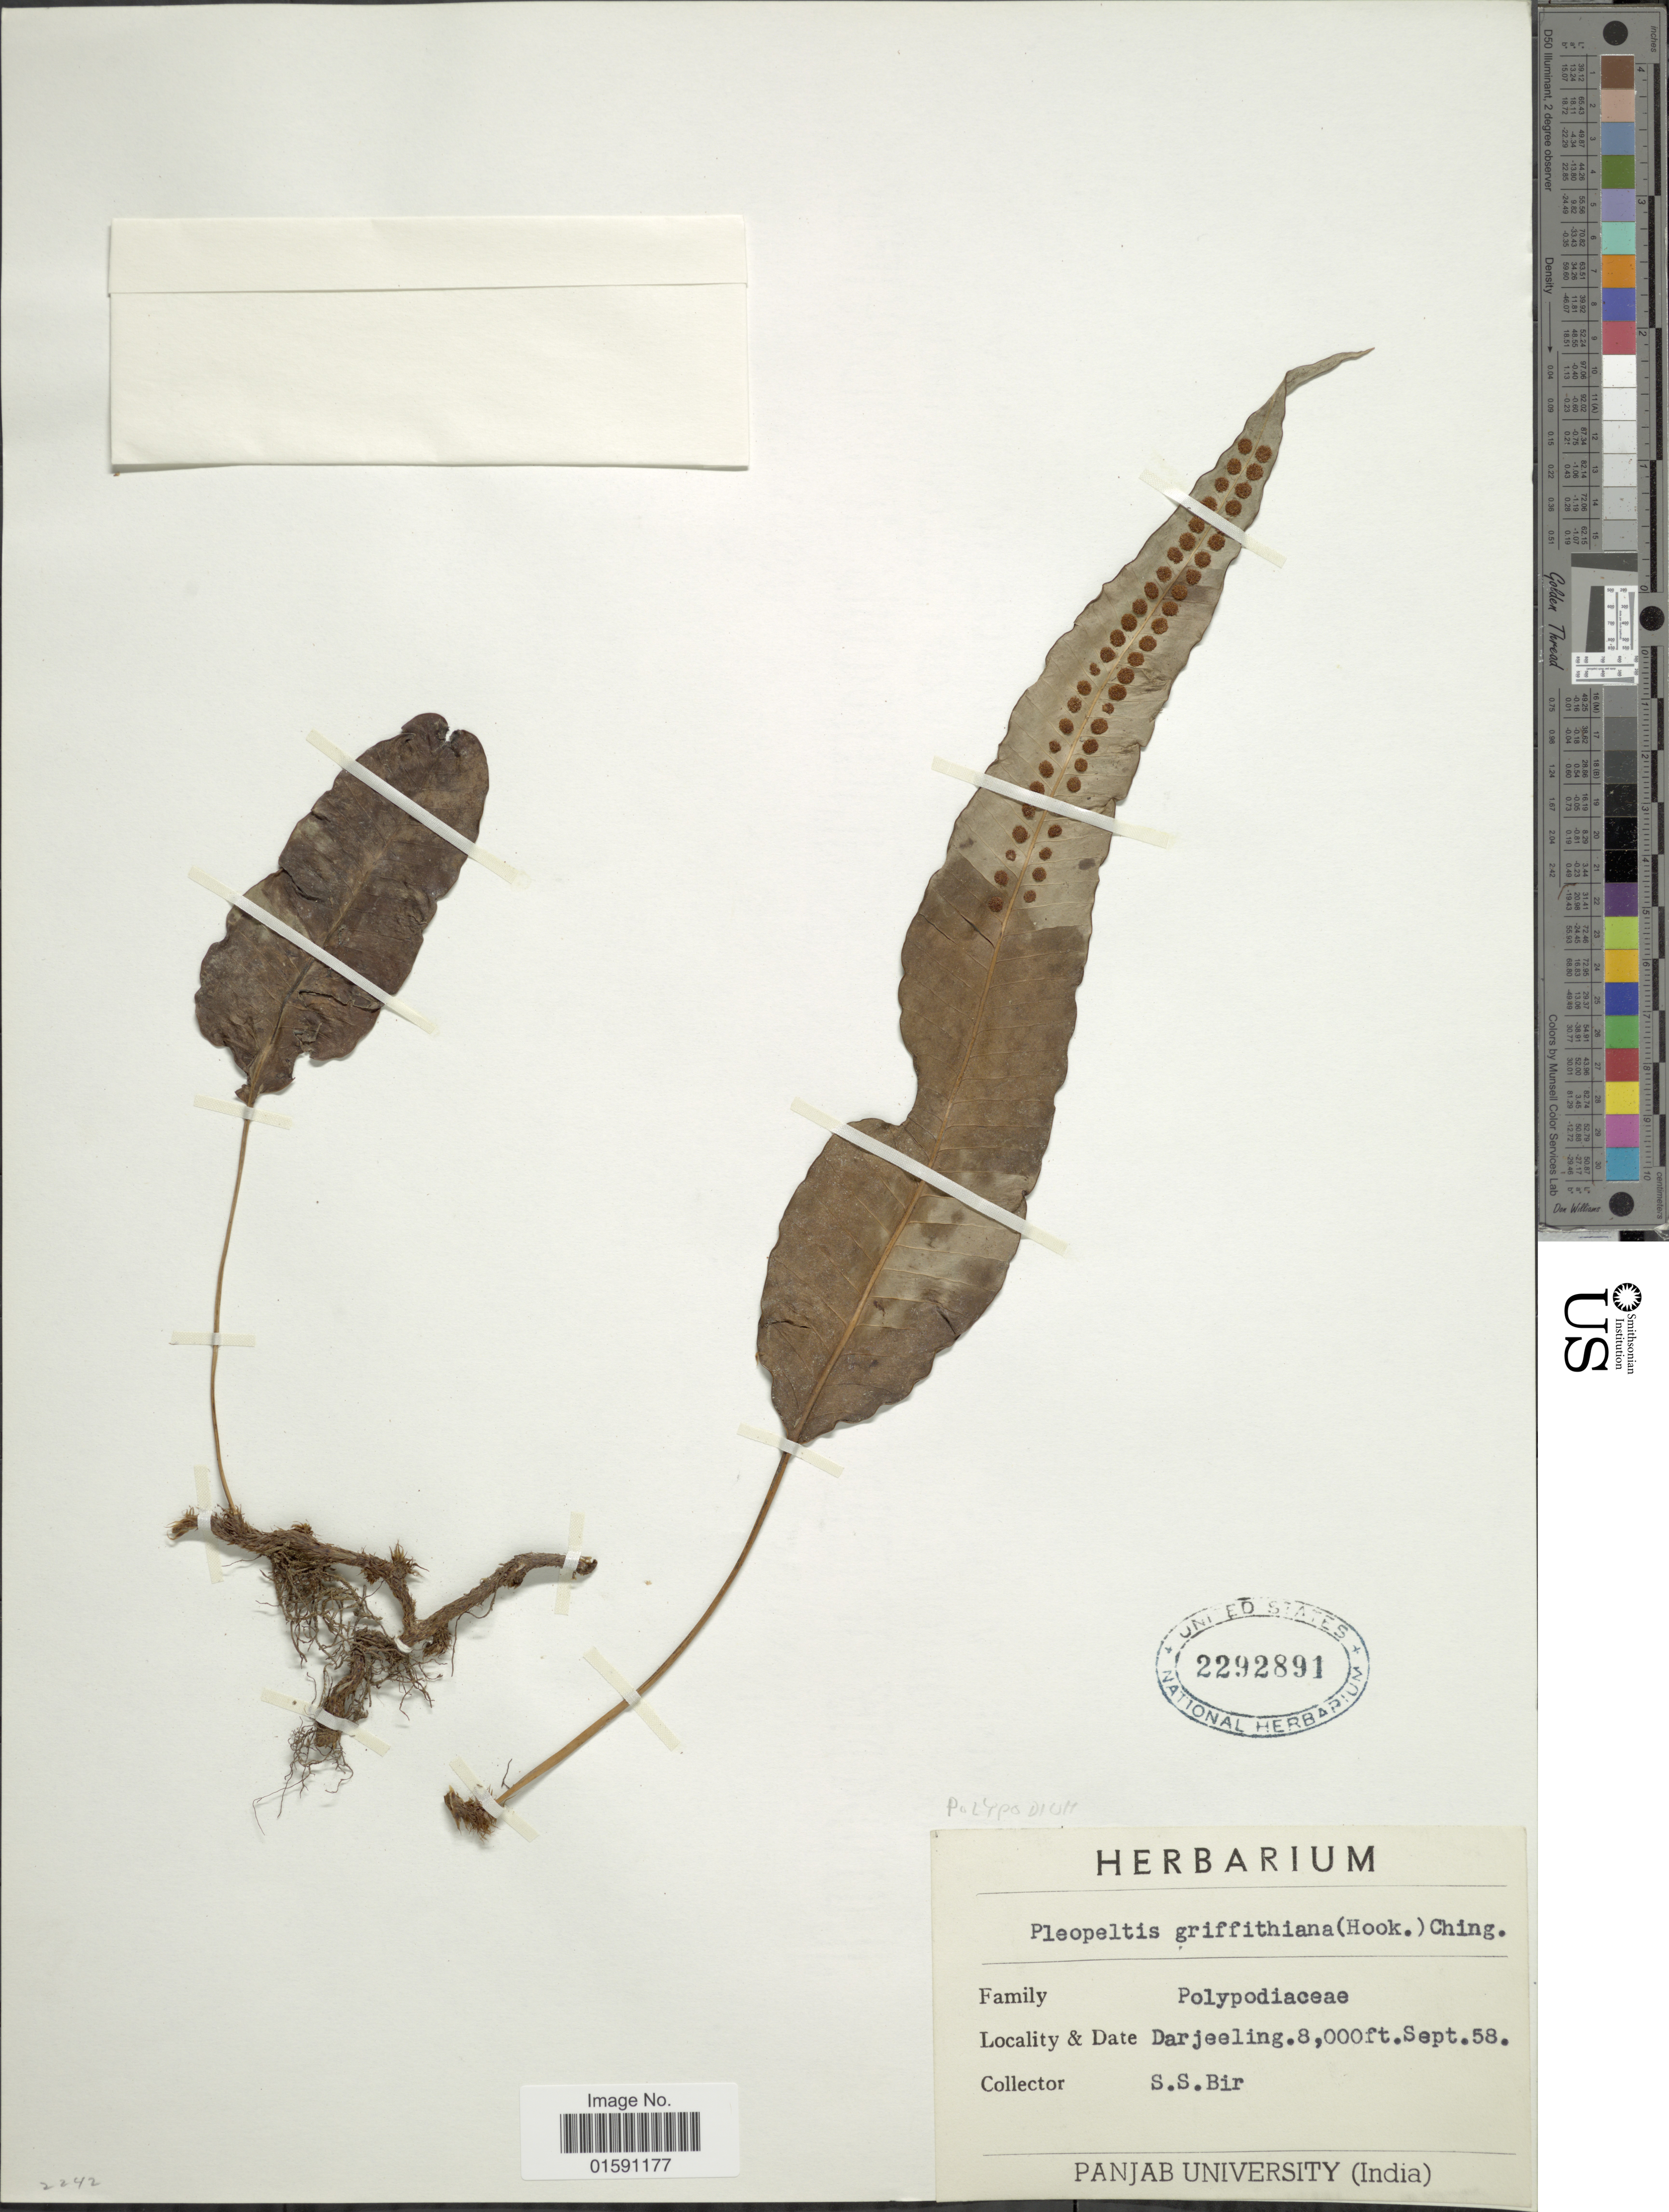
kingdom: Plantae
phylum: Tracheophyta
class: Polypodiopsida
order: Polypodiales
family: Polypodiaceae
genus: Selliguea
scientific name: Selliguea griffithiana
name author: (Hook.) Fraser-Jenk.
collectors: S. S. Bir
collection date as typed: Transcribed d/m/y: /9/58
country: India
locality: Darjeeling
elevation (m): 2438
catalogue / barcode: US 2292891